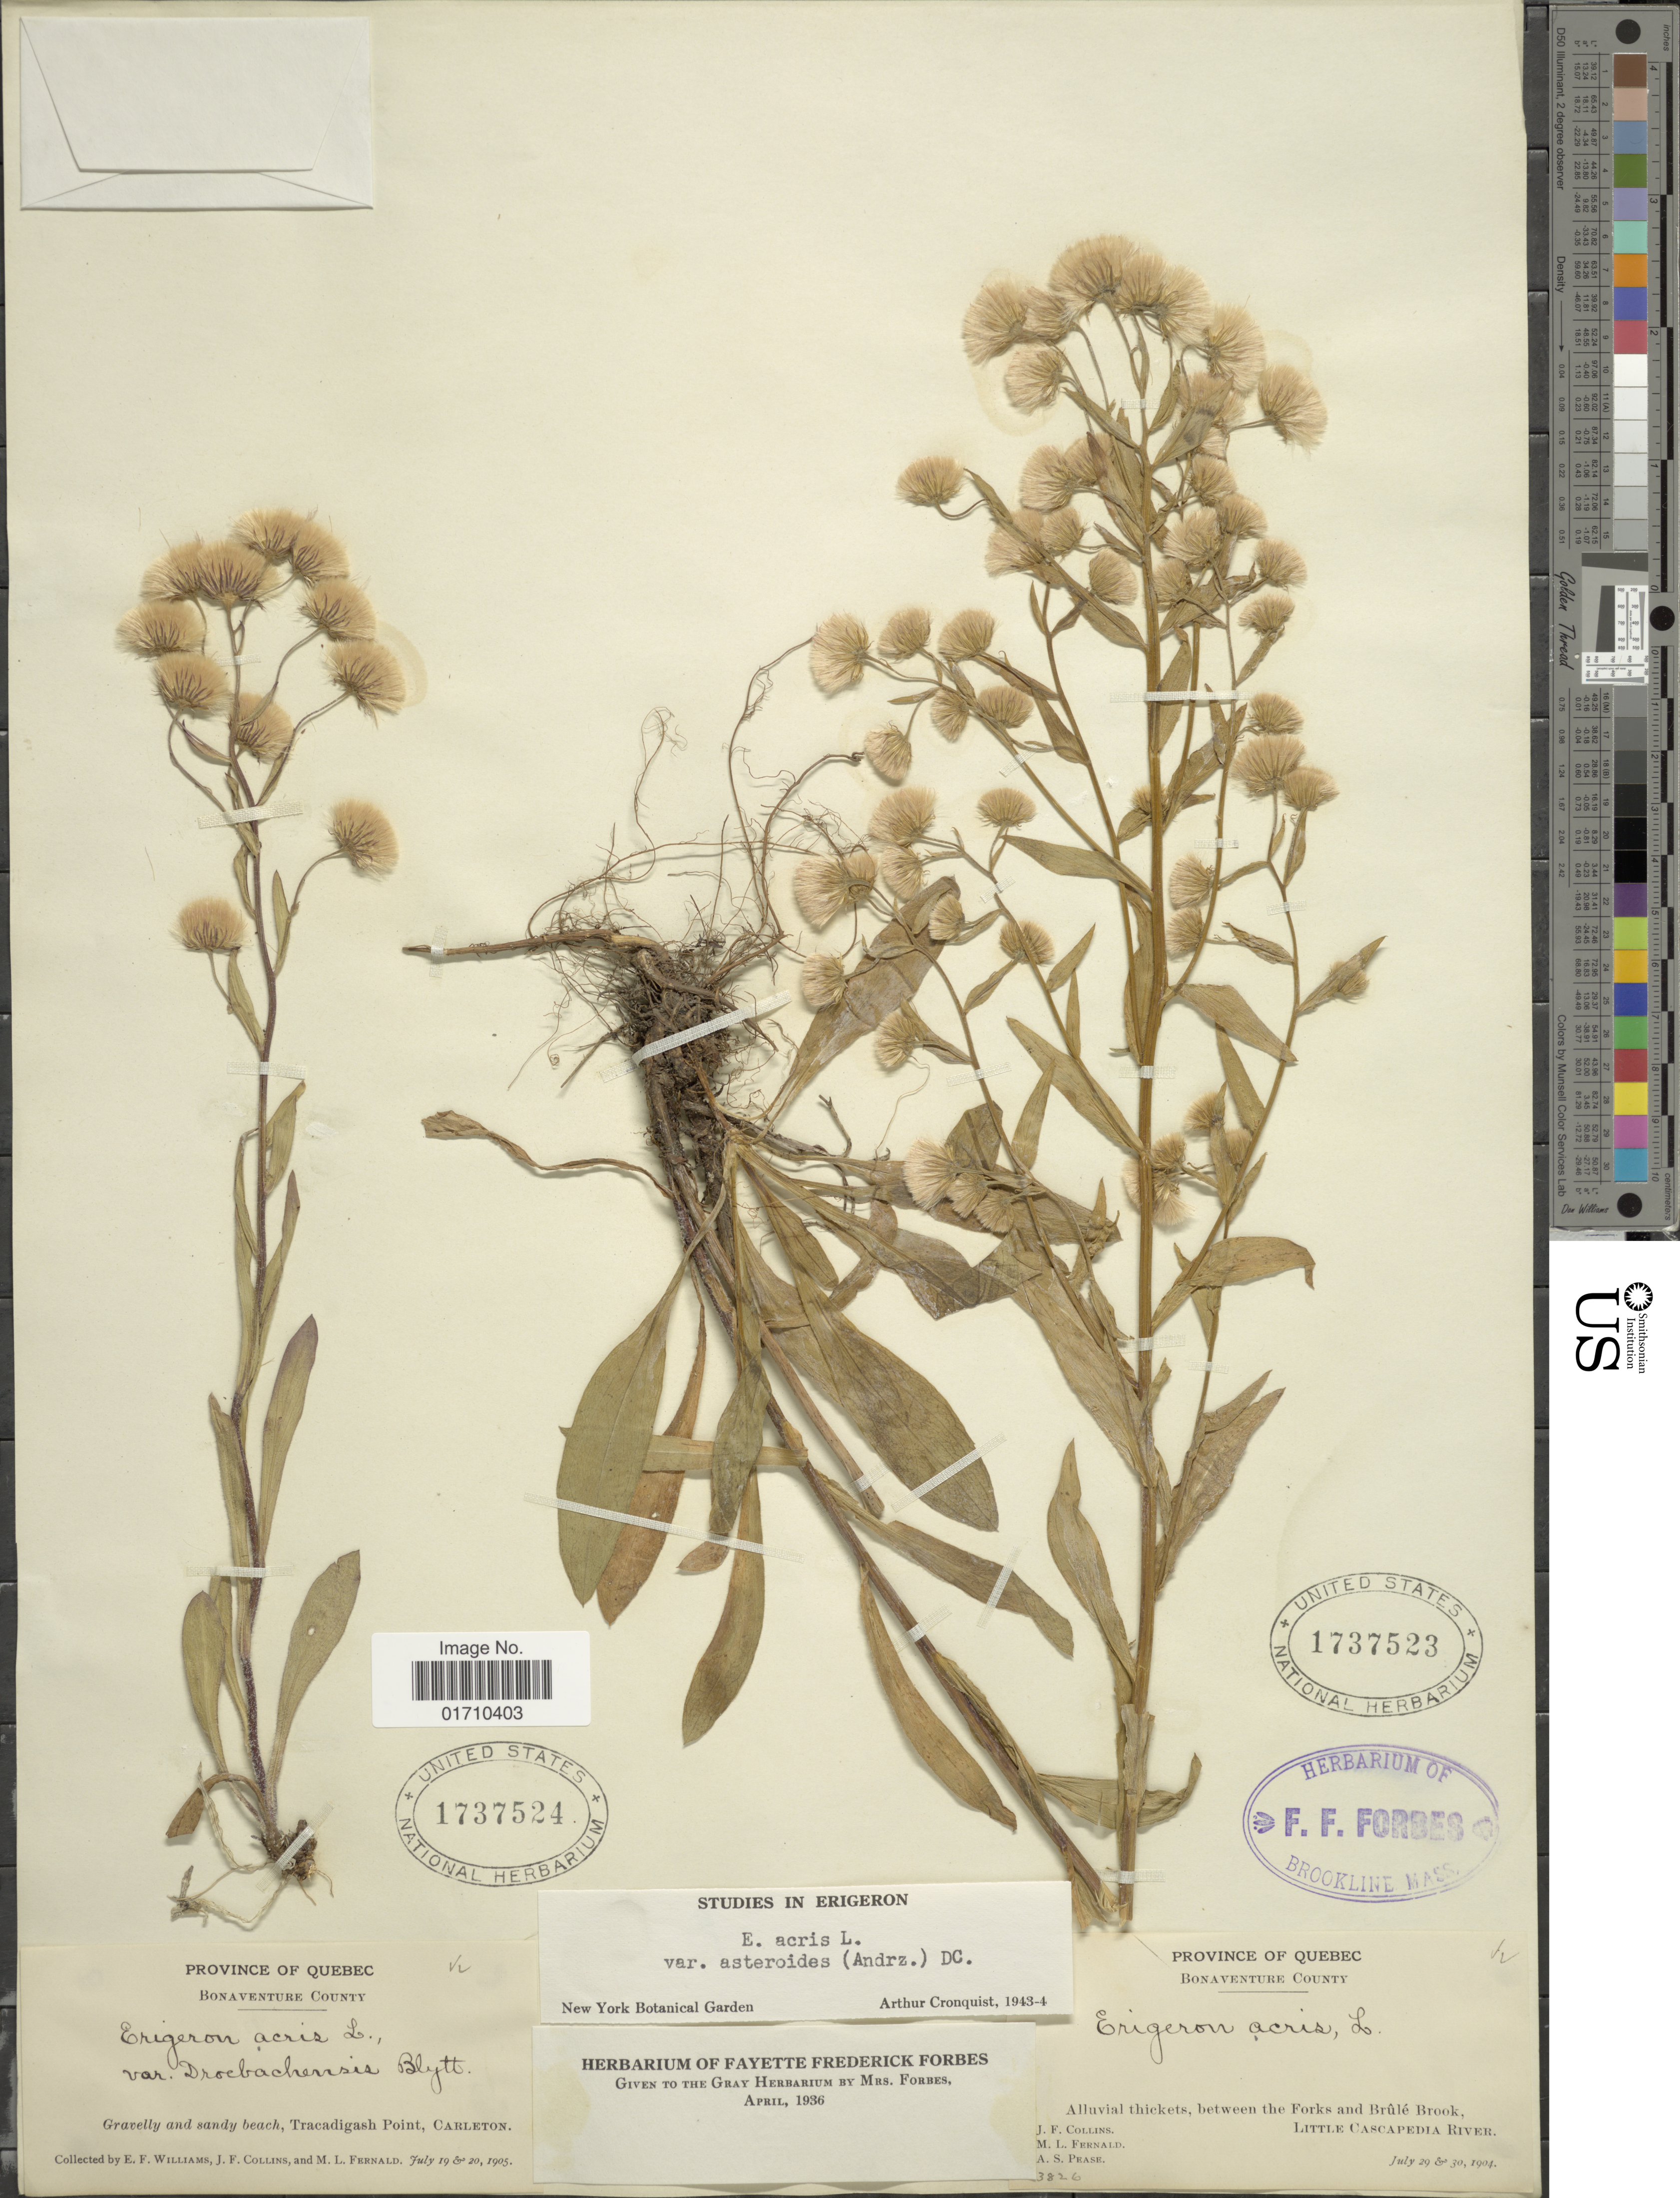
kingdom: Plantae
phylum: Tracheophyta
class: Magnoliopsida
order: Asterales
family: Asteraceae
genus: Erigeron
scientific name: Erigeron acris var. asteroides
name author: (Andrz.) DC.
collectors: E. Williams, J. Collins & M. L. Fernald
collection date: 1905-07-19/1905-07-20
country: Canada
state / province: Quebec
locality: Bonaventure County, Gravelly and sandy beach, Tracadigash Point, carleton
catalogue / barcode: US 1737524-2